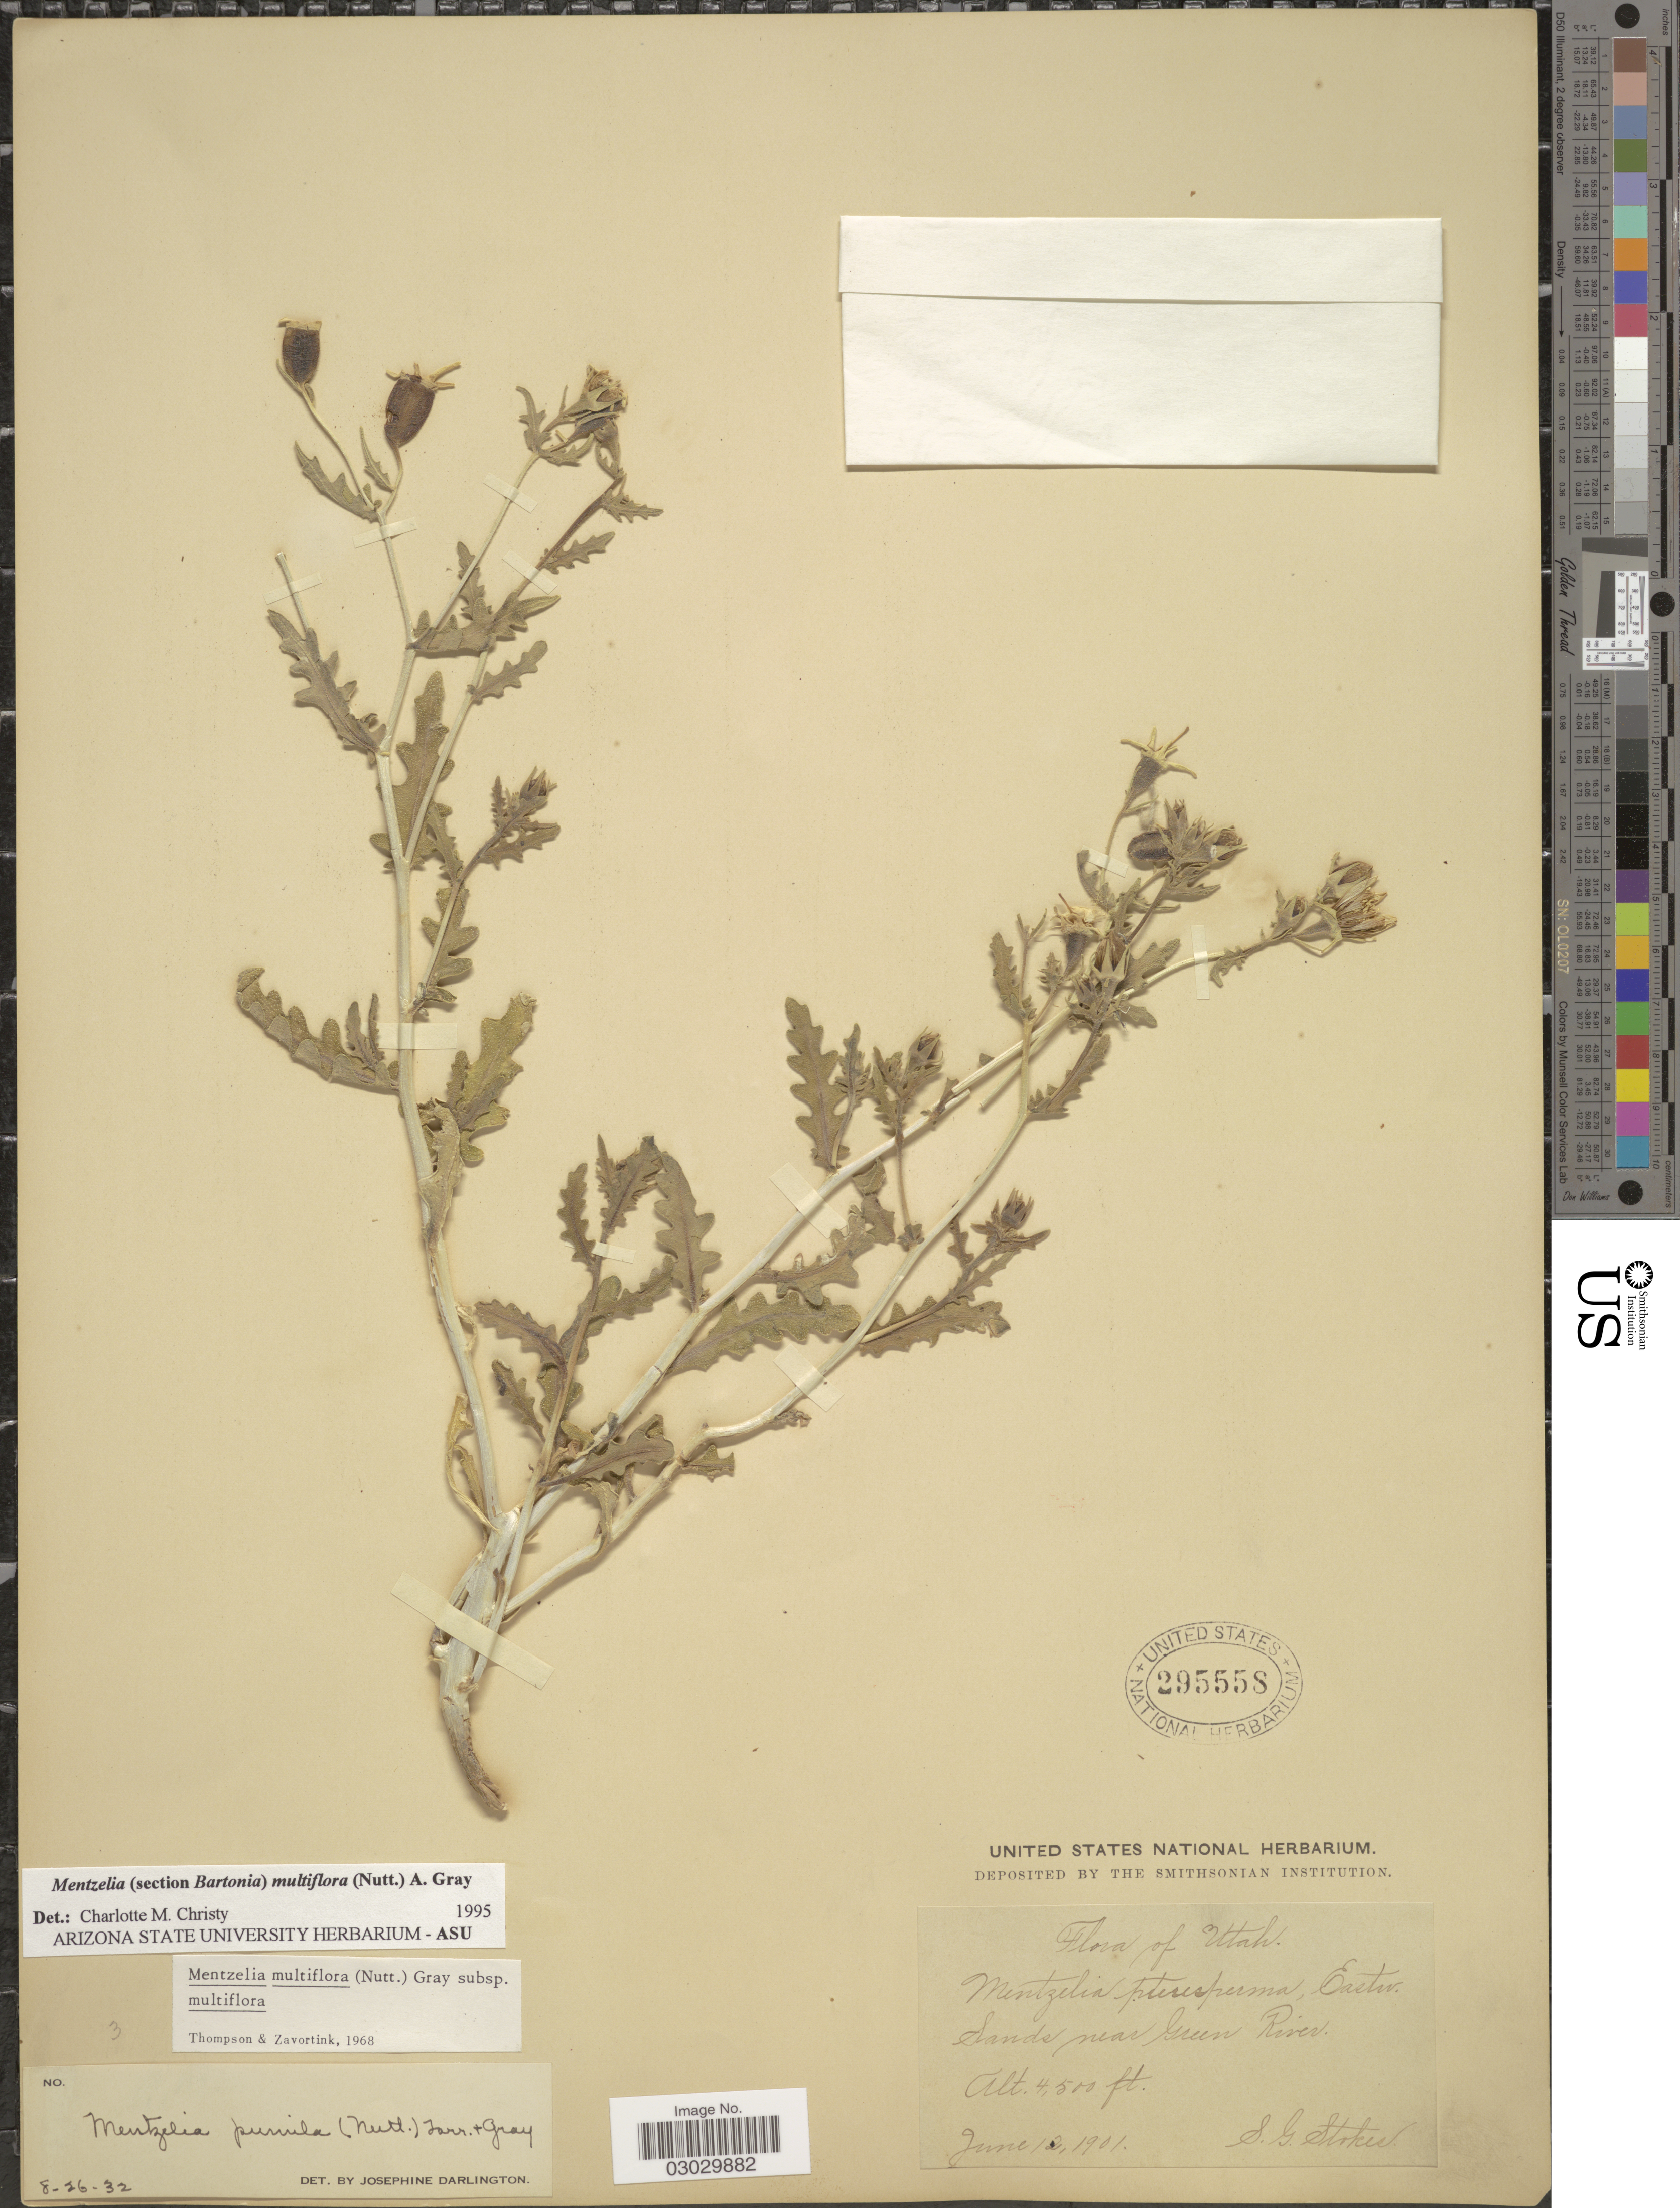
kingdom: Plantae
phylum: Tracheophyta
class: Magnoliopsida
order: Cornales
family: Loasaceae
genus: Mentzelia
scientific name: Mentzelia multiflora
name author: (Nutt.) A. Gray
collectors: S. G. Stokes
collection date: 1901-06-12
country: United States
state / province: Utah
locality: Sands near Green River.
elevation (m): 1372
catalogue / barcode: US 295558